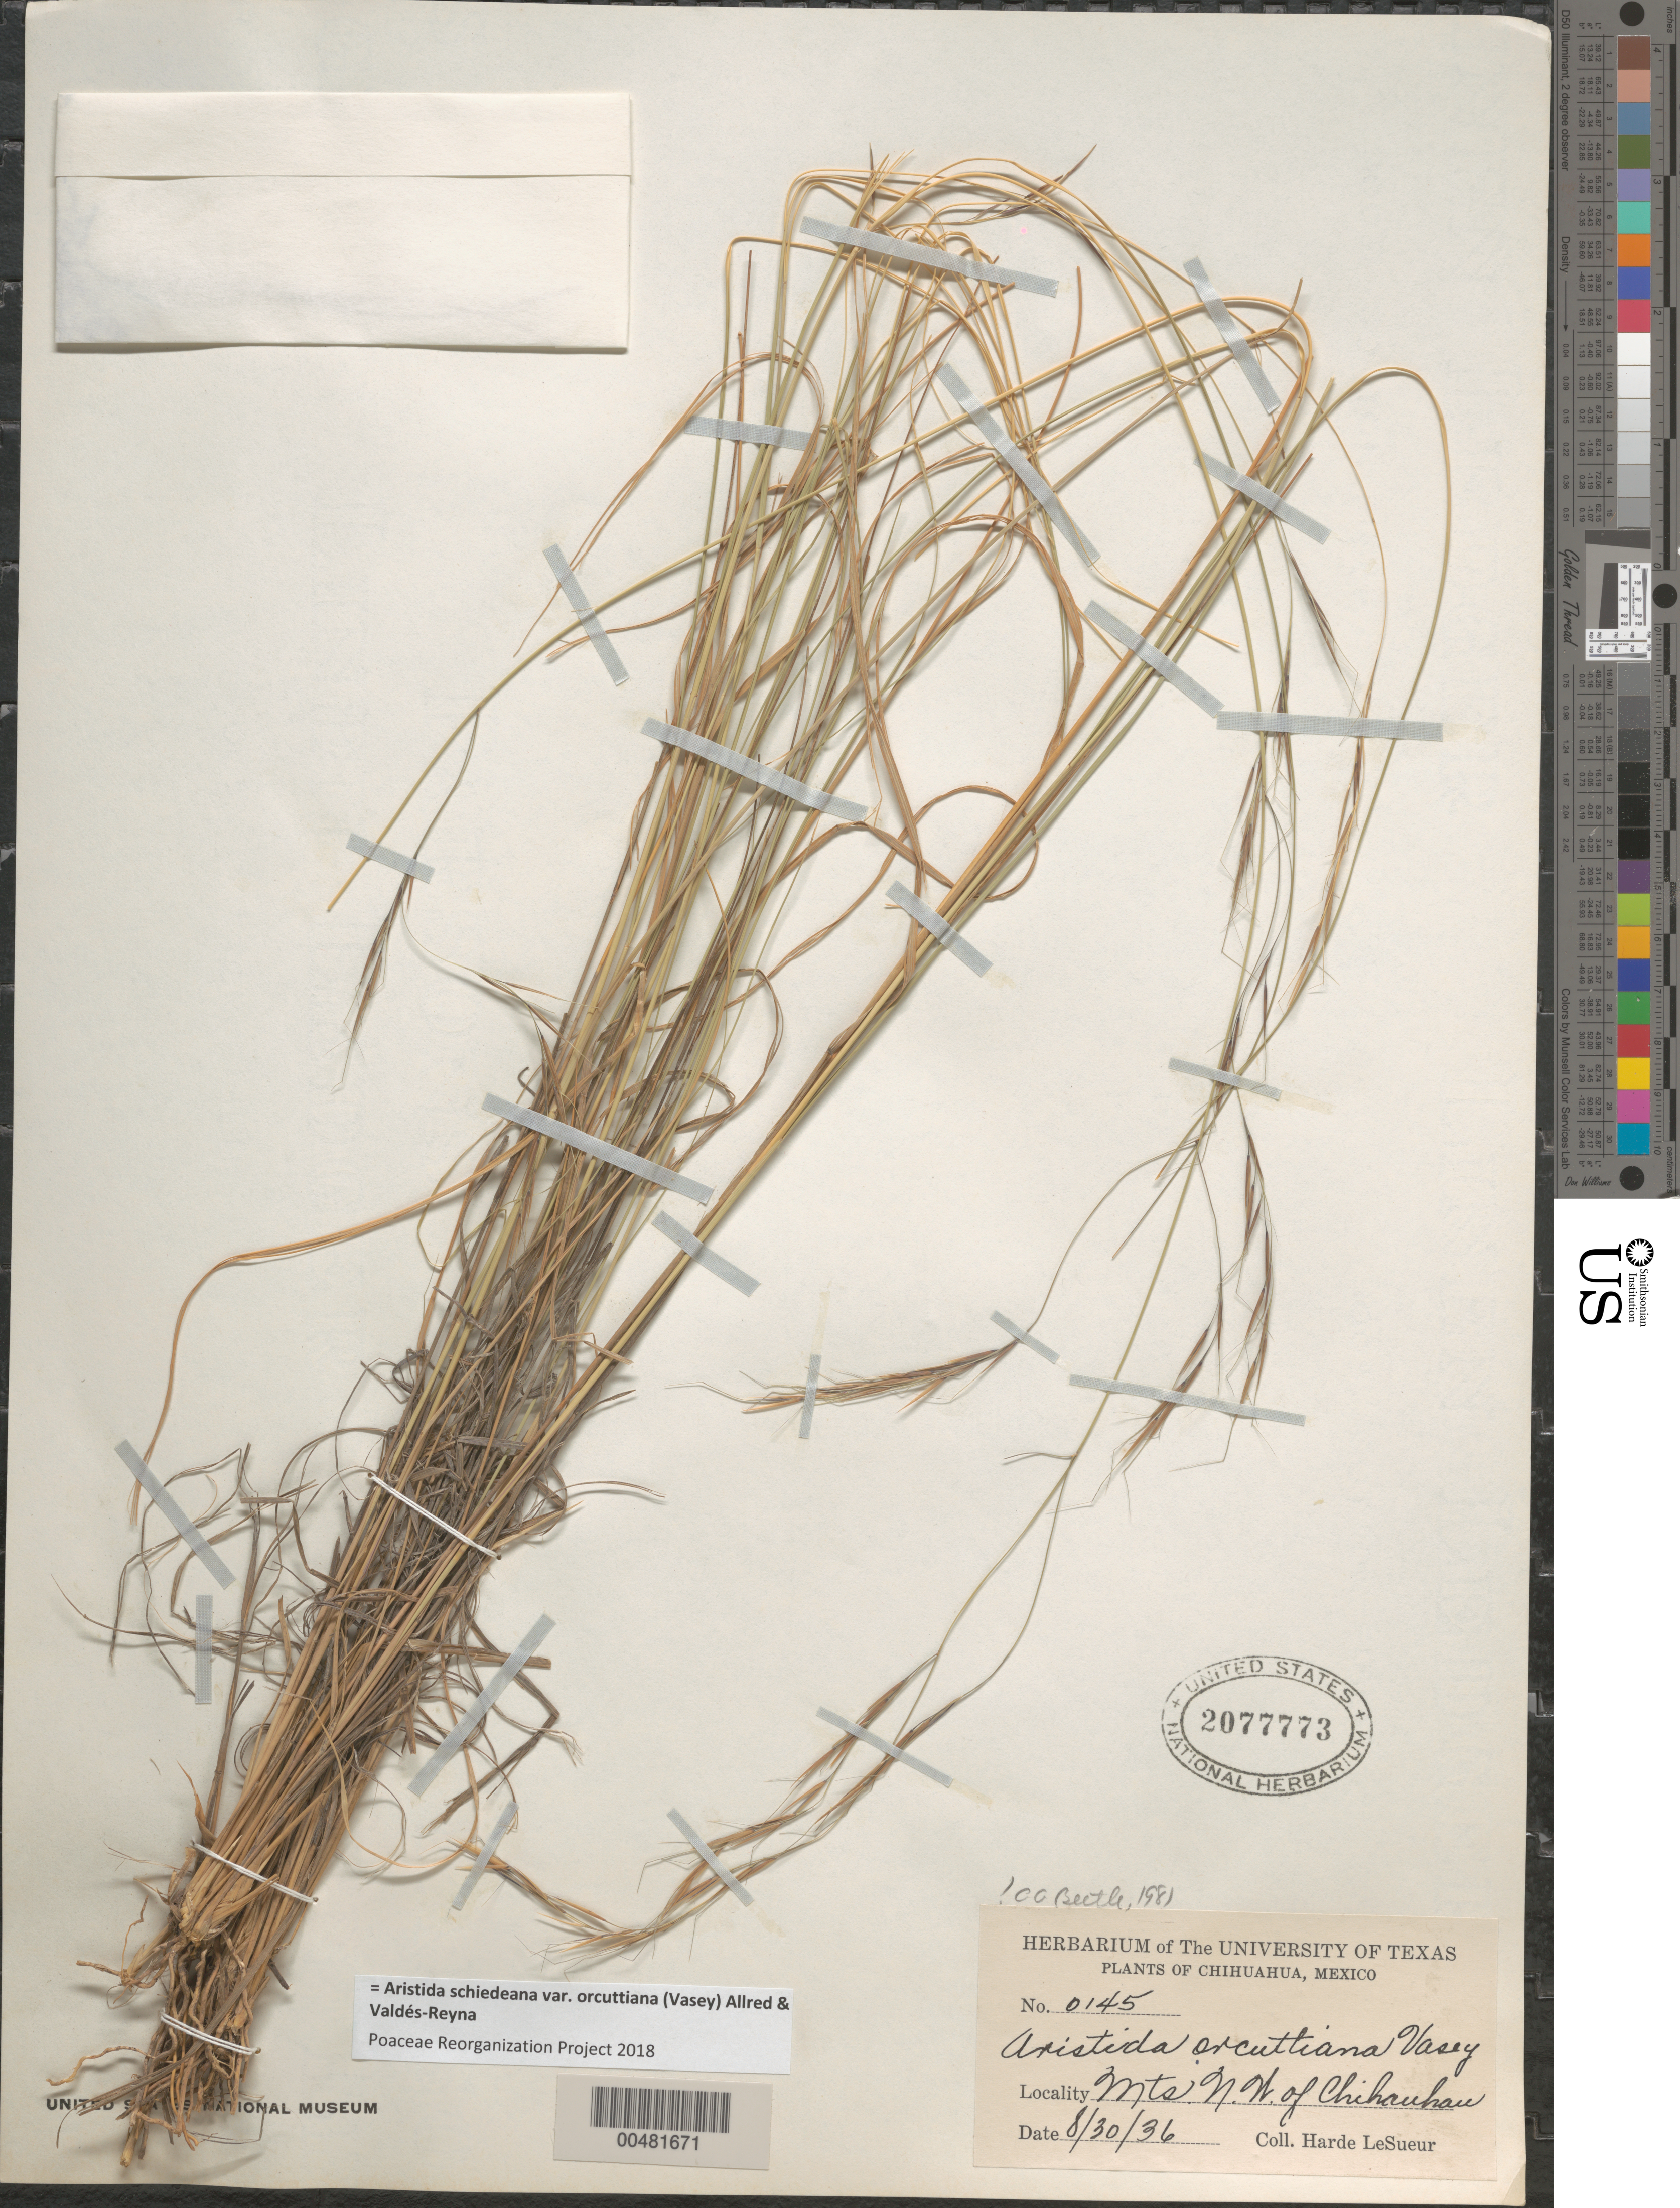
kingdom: Plantae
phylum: Tracheophyta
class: Liliopsida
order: Poales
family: Poaceae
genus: Aristida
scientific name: Aristida schiedeana var. orcuttiana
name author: (Vasey) Allred & Valdés-Reyna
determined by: Poaceae Reorganization Project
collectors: D. H. LeSueur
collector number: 0145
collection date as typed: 30 Aug 1936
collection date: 1936-08-30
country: Mexico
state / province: Chihuahua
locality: Mts NW of Chihuahua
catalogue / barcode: US 2077773